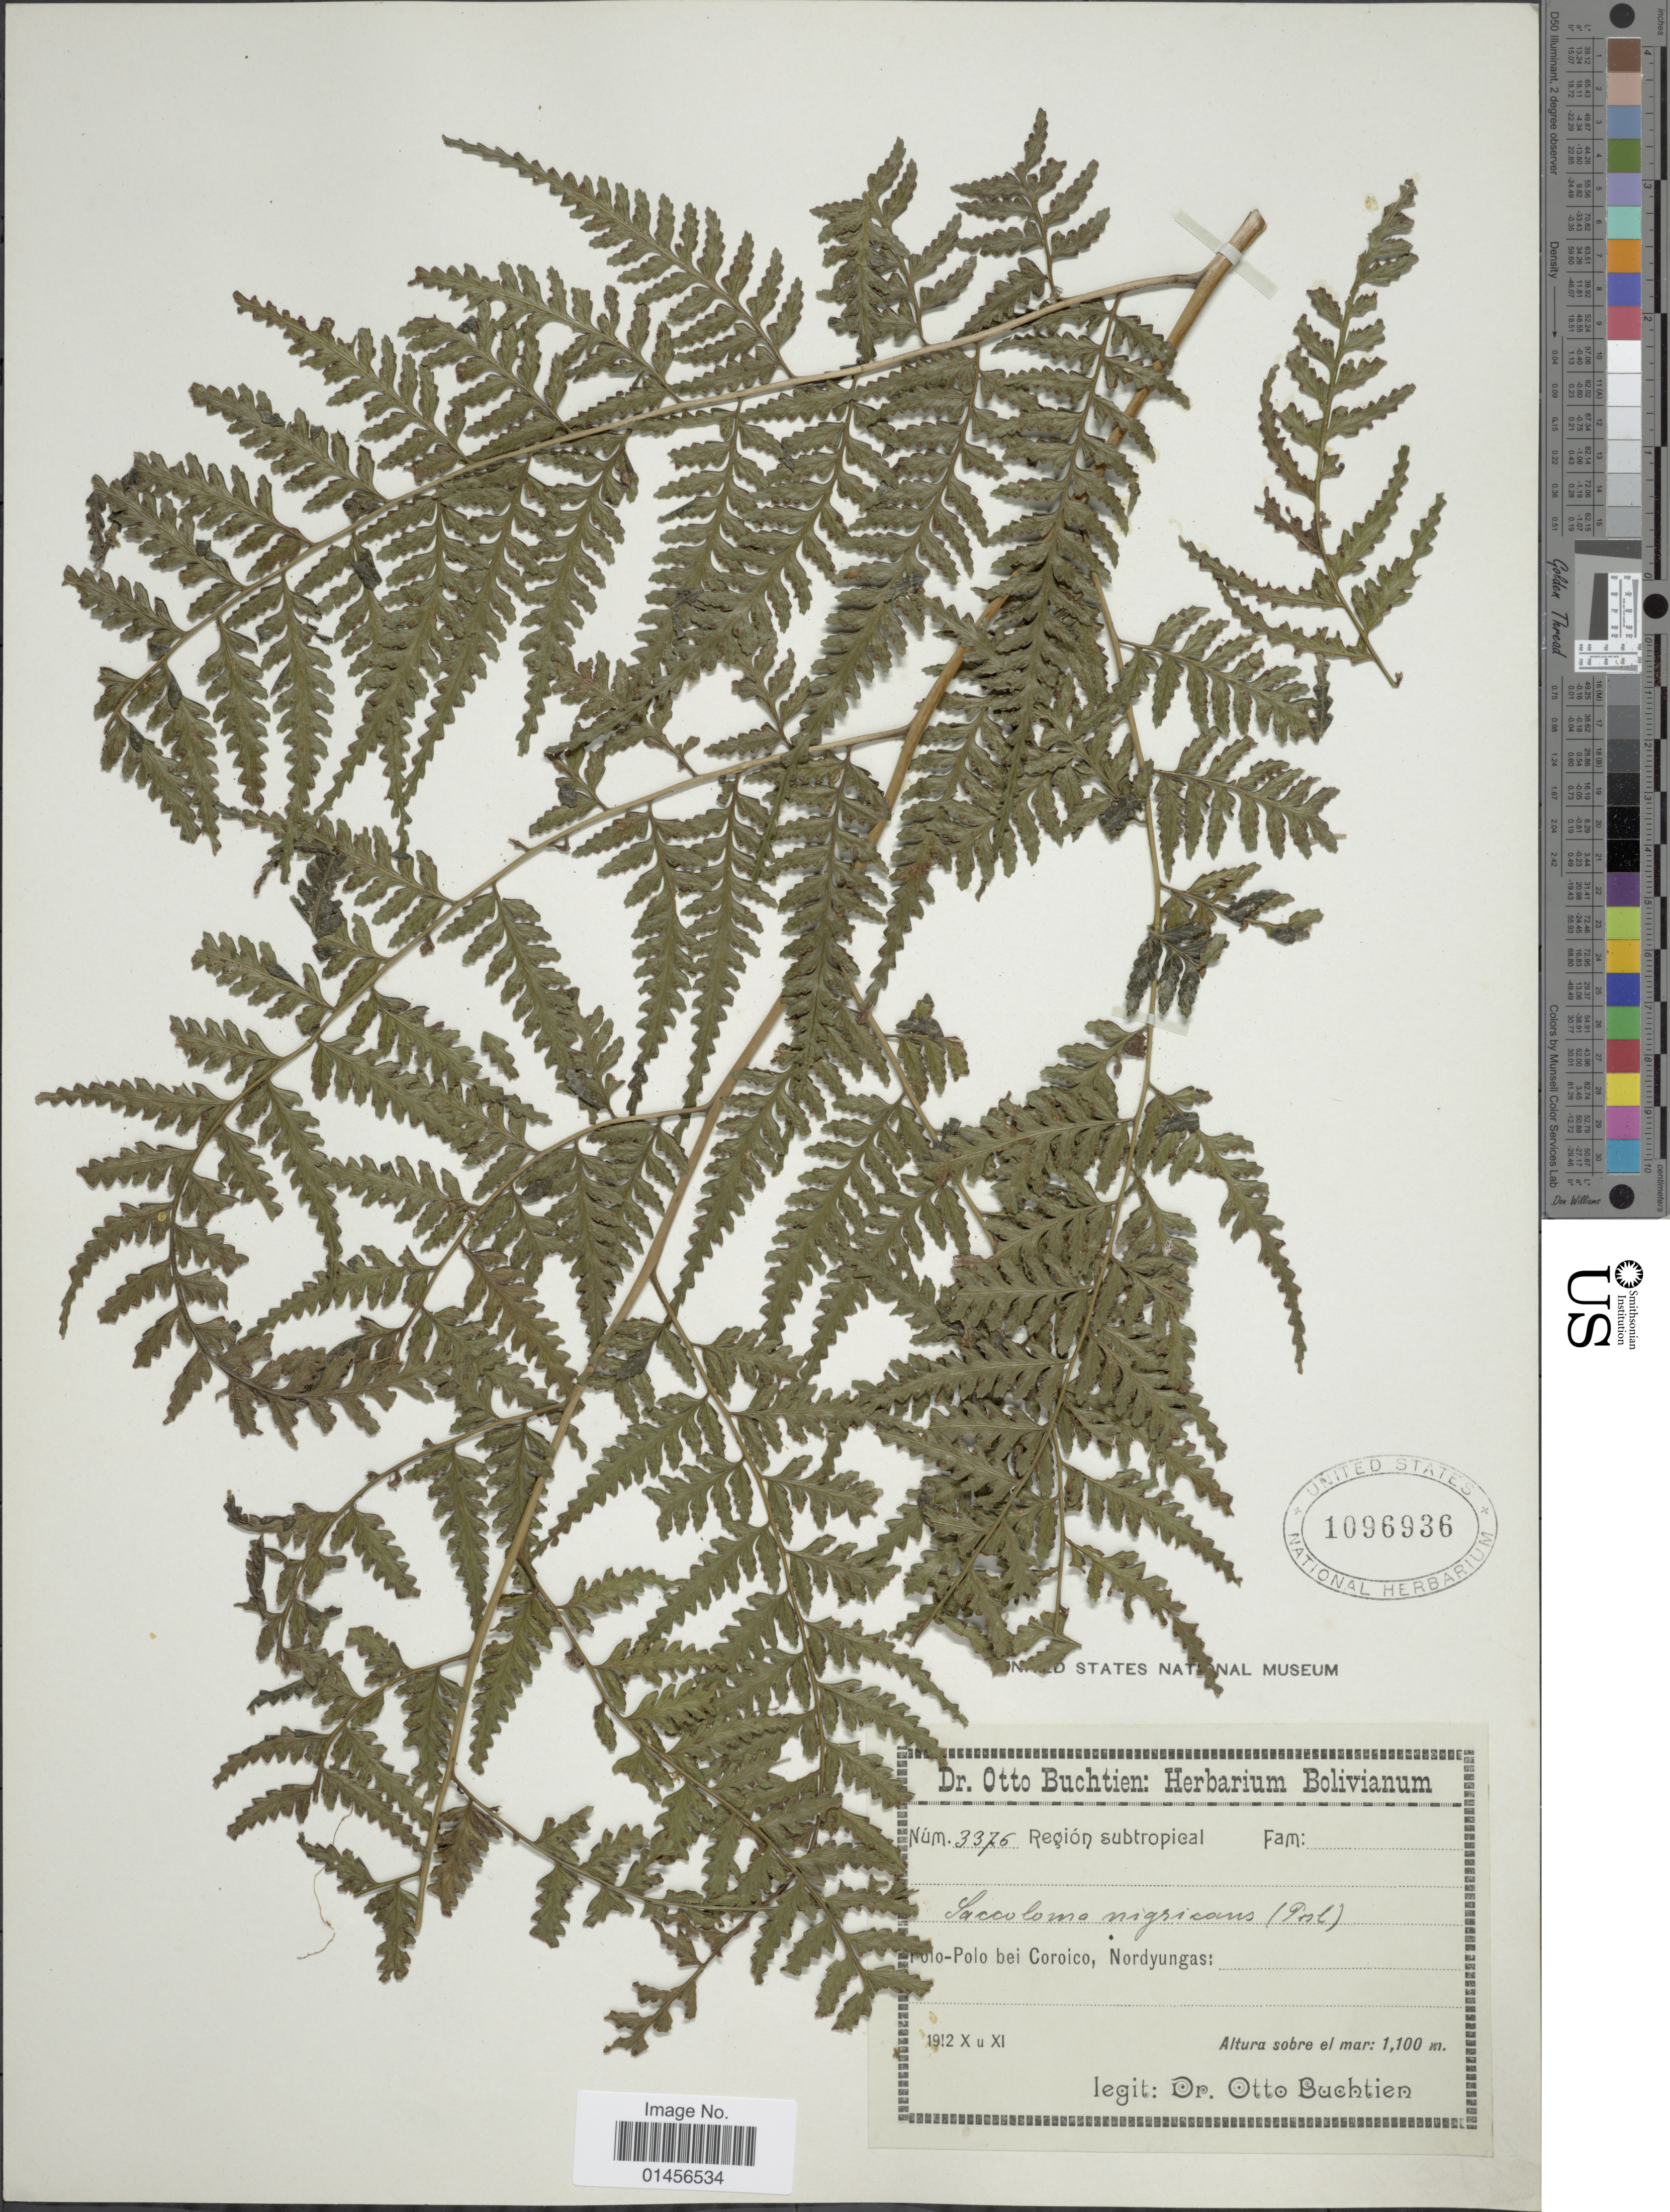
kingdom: Plantae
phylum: Tracheophyta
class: Polypodiopsida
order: Polypodiales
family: Saccolomataceae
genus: Saccoloma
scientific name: Saccoloma inaequale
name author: (Kunze) Mett.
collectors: O. Buchtien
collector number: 3376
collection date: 1912-10/1912-11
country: Bolivia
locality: Polo bei Coroico, Nordyungas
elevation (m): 1100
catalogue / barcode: US 1096996